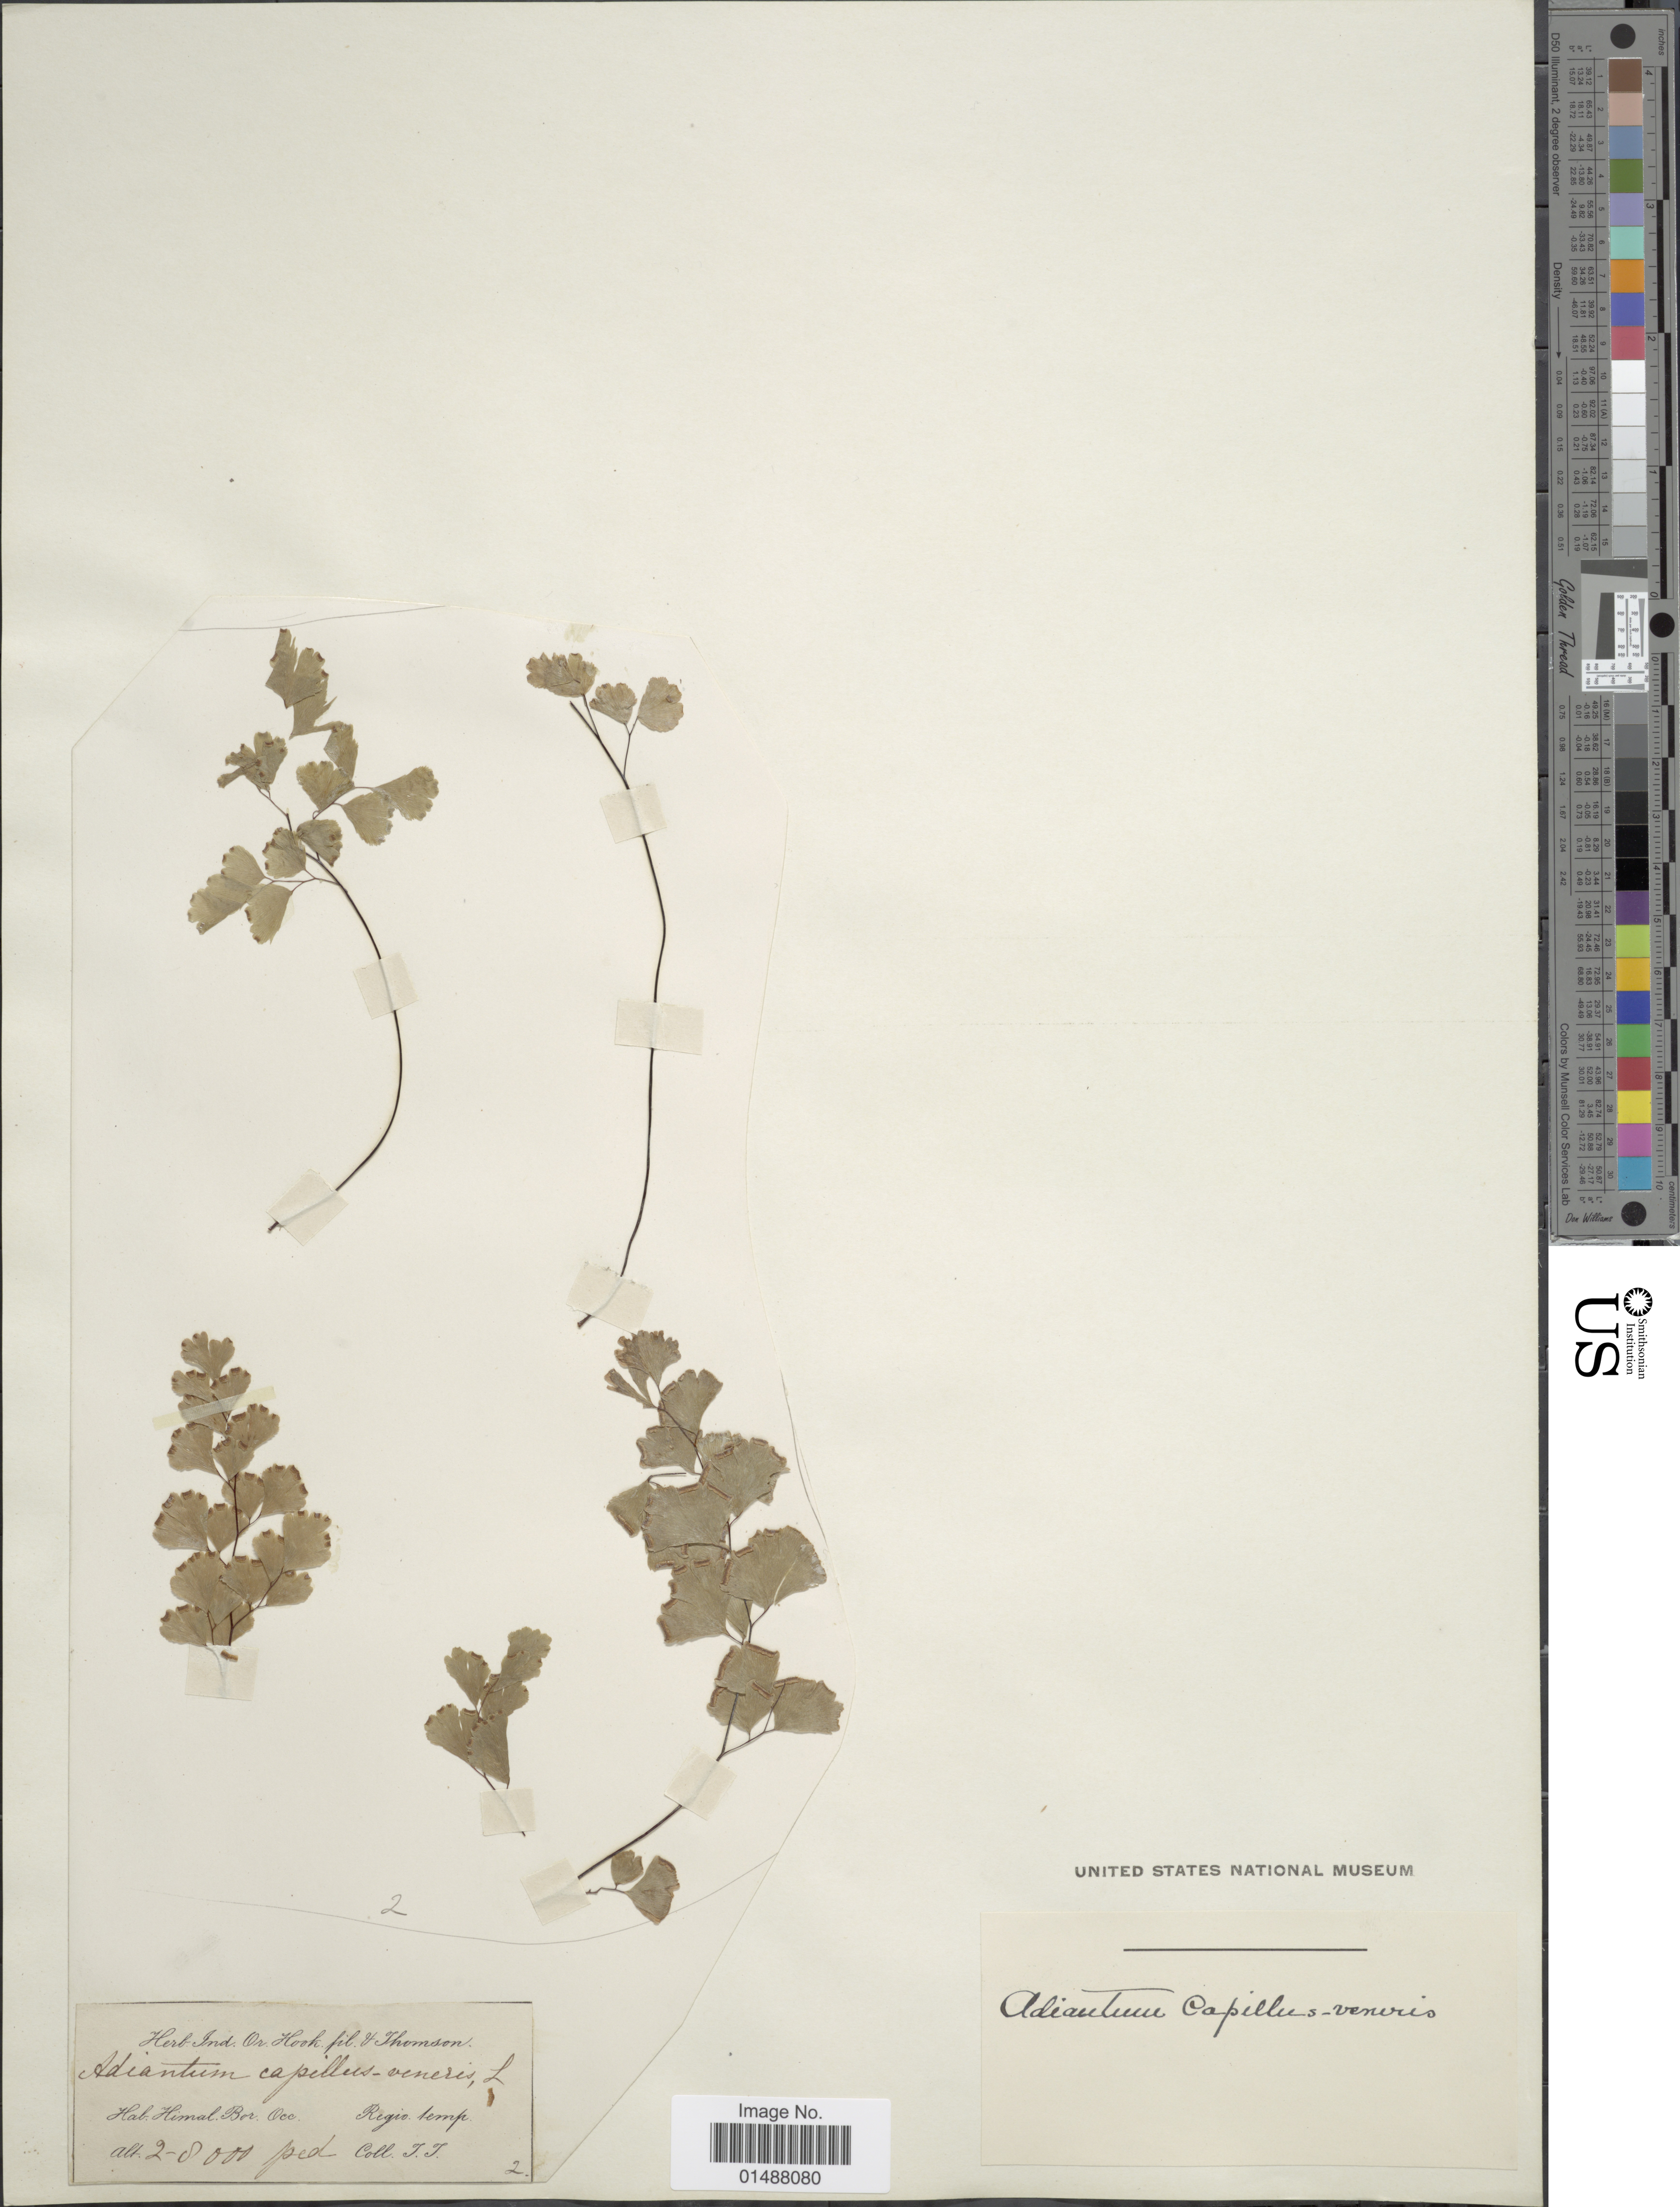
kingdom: Plantae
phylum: Tracheophyta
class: Polypodiopsida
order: Polypodiales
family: Pteridaceae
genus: Adiantum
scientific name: Adiantum capillus-veneris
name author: L.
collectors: T. Thomson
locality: Himal. Bor., Occ., Regio temp